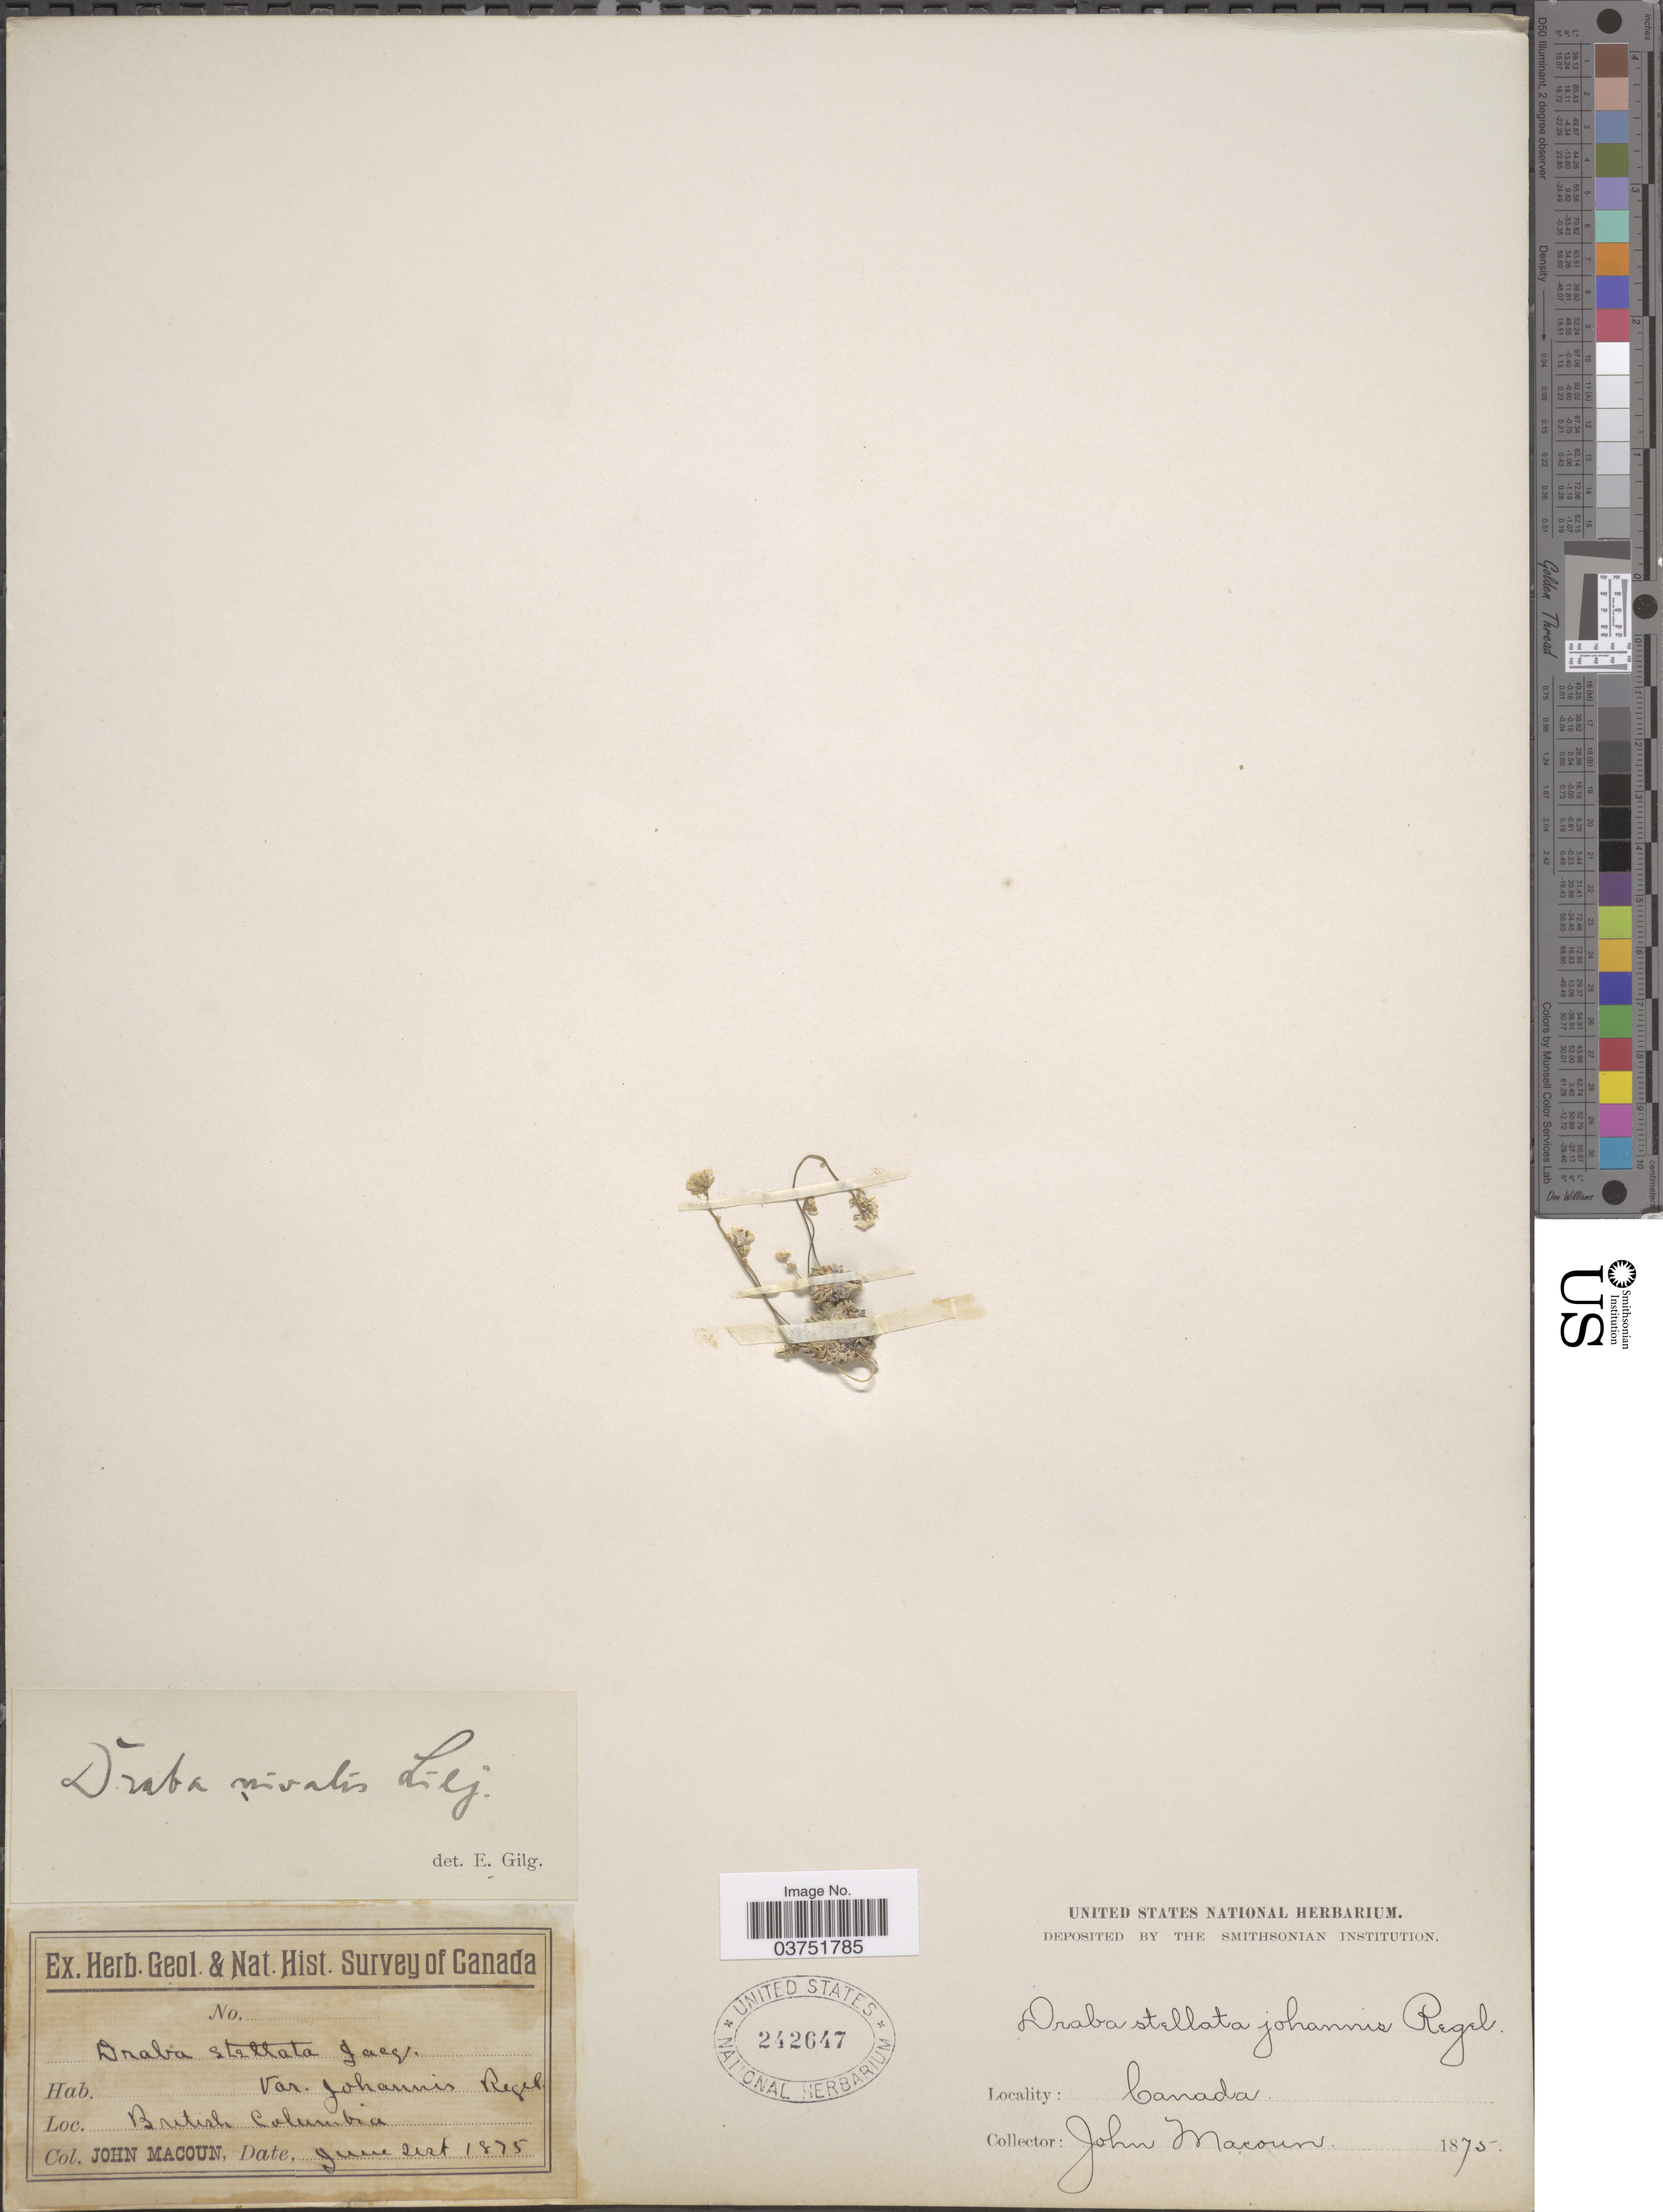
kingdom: Plantae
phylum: Tracheophyta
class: Magnoliopsida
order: Brassicales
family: Brassicaceae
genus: Draba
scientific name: Draba lonchocarpa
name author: Rydb.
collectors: J. Macoun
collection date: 1875-06-21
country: Canada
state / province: British Columbia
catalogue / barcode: US 242647